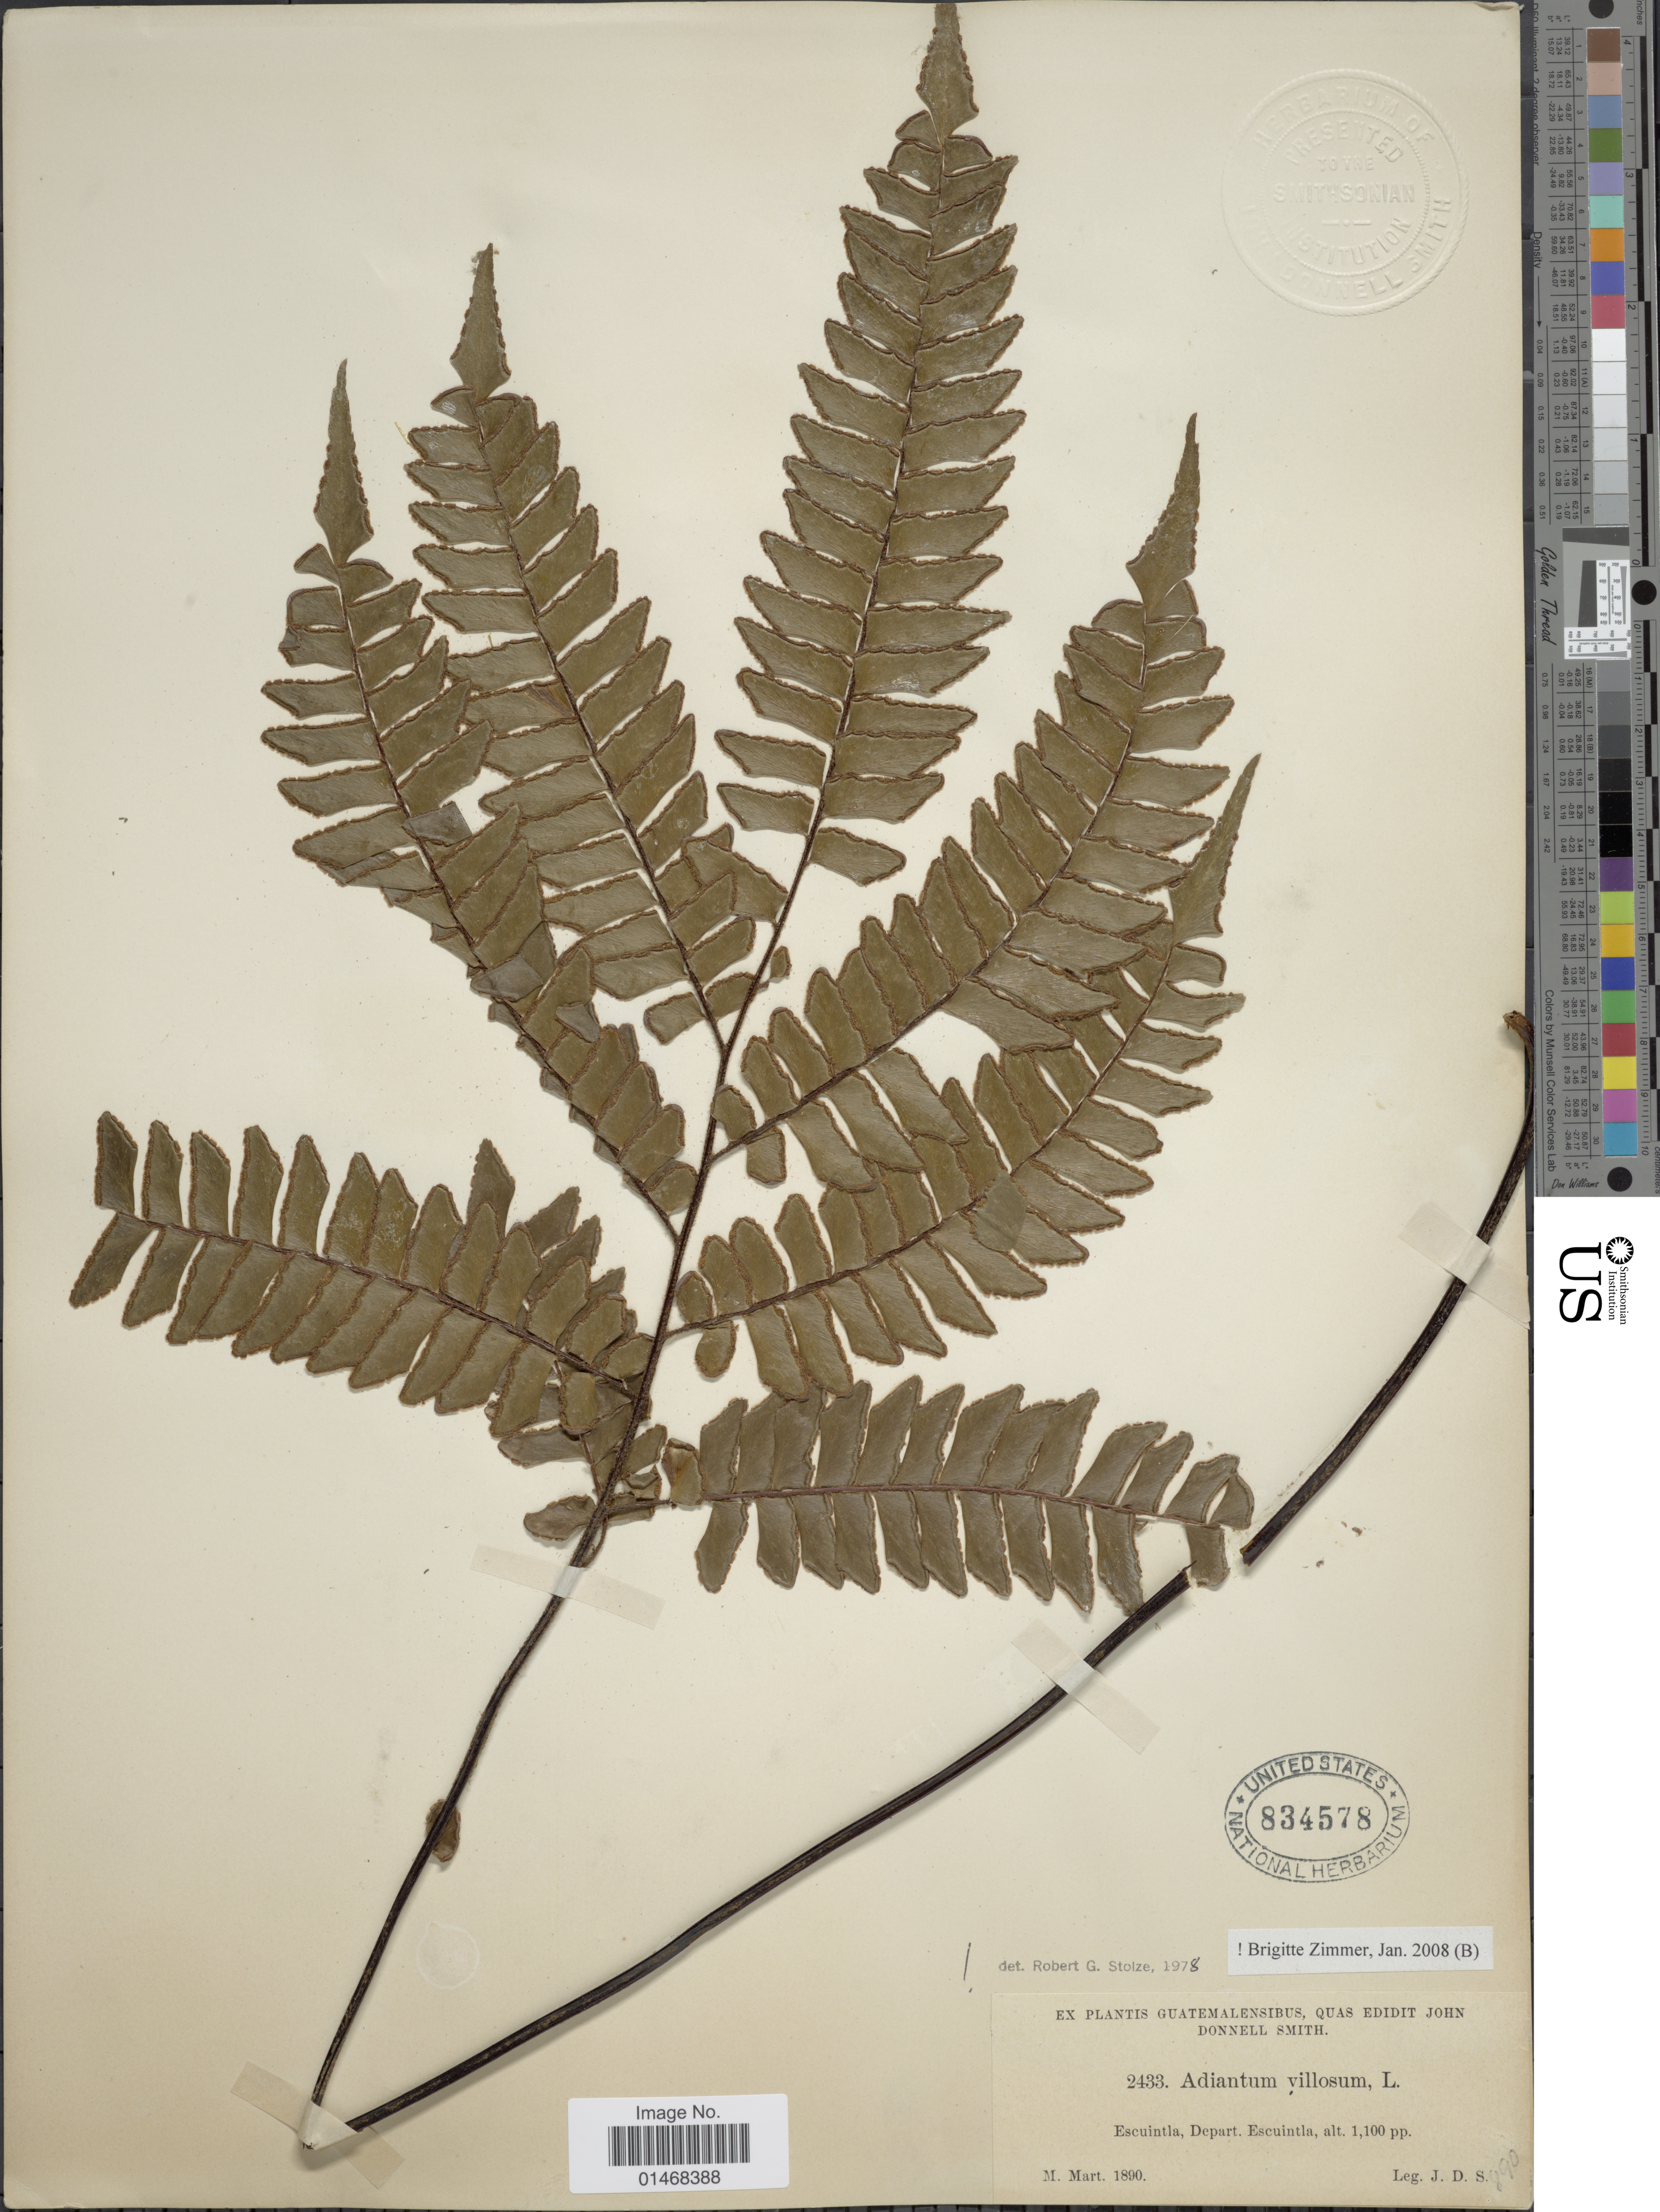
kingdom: Plantae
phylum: Tracheophyta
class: Polypodiopsida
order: Polypodiales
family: Pteridaceae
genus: Adiantum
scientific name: Adiantum villosum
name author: L.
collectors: J. Donnell Smith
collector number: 2433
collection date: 1890-03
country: Guatemala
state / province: Escuintla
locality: Depart. Escuintla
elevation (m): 335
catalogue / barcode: US 834578